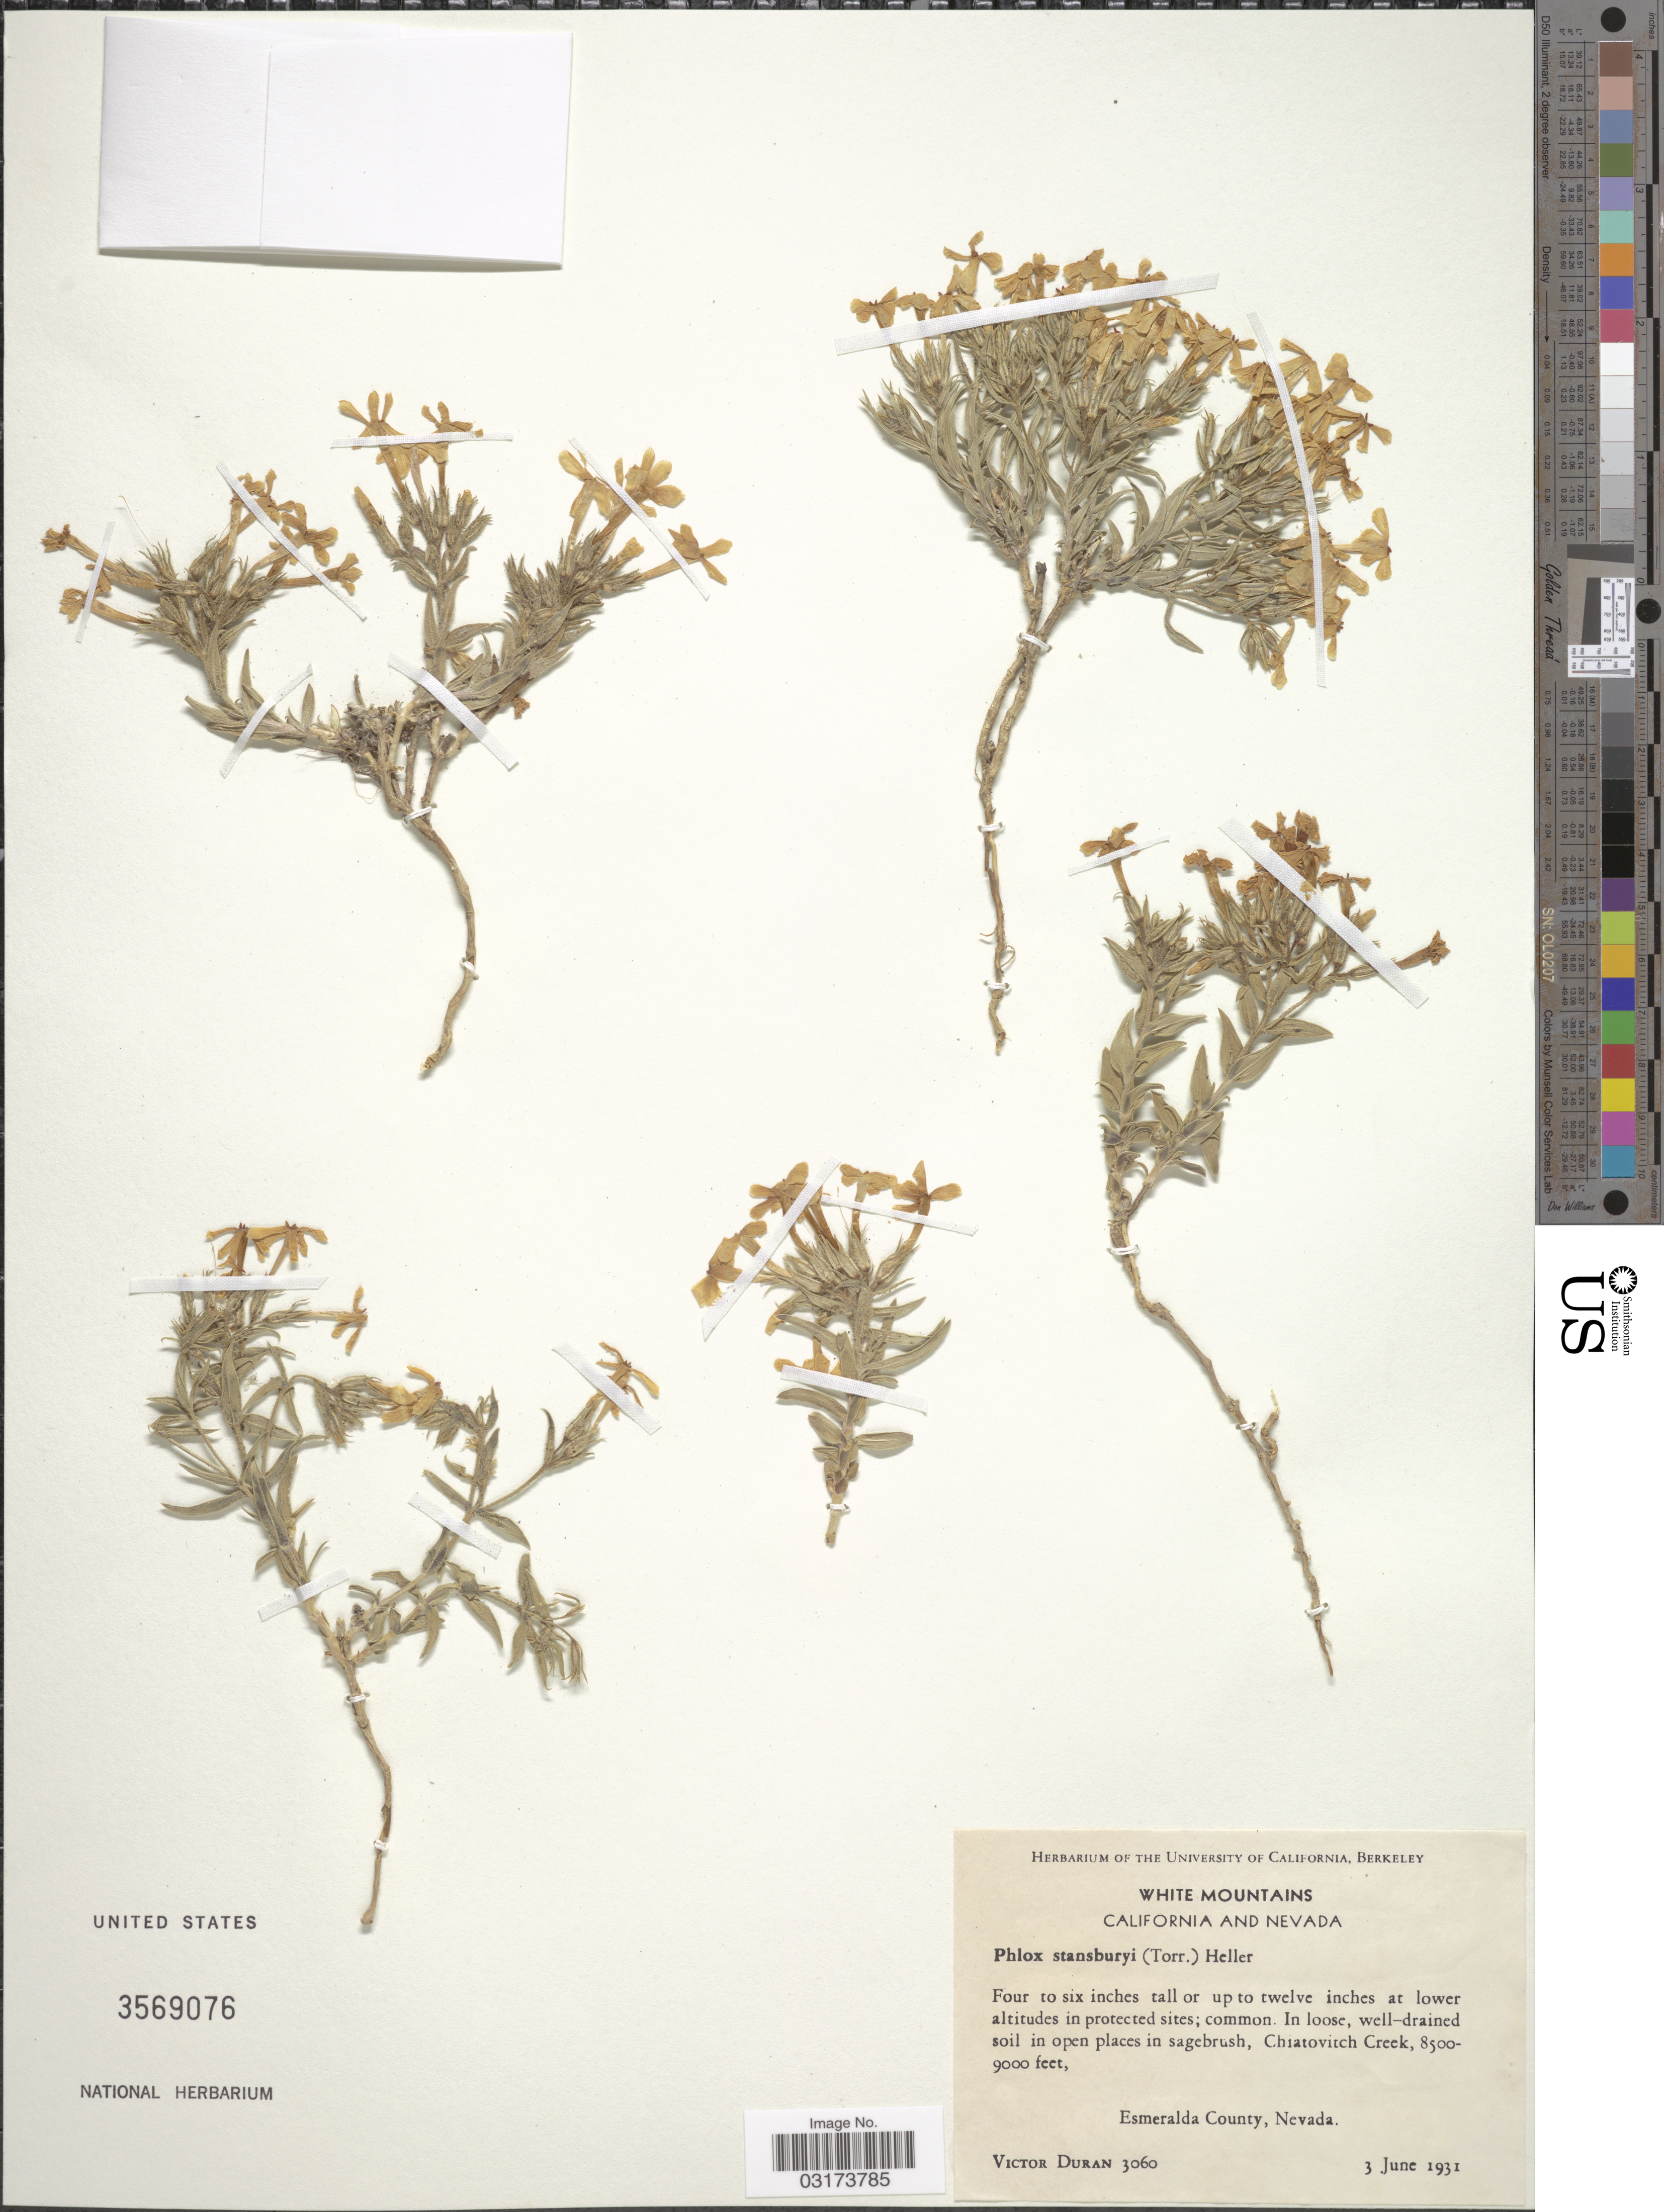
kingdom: Plantae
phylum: Tracheophyta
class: Magnoliopsida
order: Ericales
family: Polemoniaceae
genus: Phlox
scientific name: Phlox stansburyi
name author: (Torr.) A. Heller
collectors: V. Duran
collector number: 3060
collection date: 1931-06-03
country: United States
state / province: Nevada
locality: White Mountains. Esmeralda County. Chiatovitch Creek.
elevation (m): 2591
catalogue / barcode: US 3569076